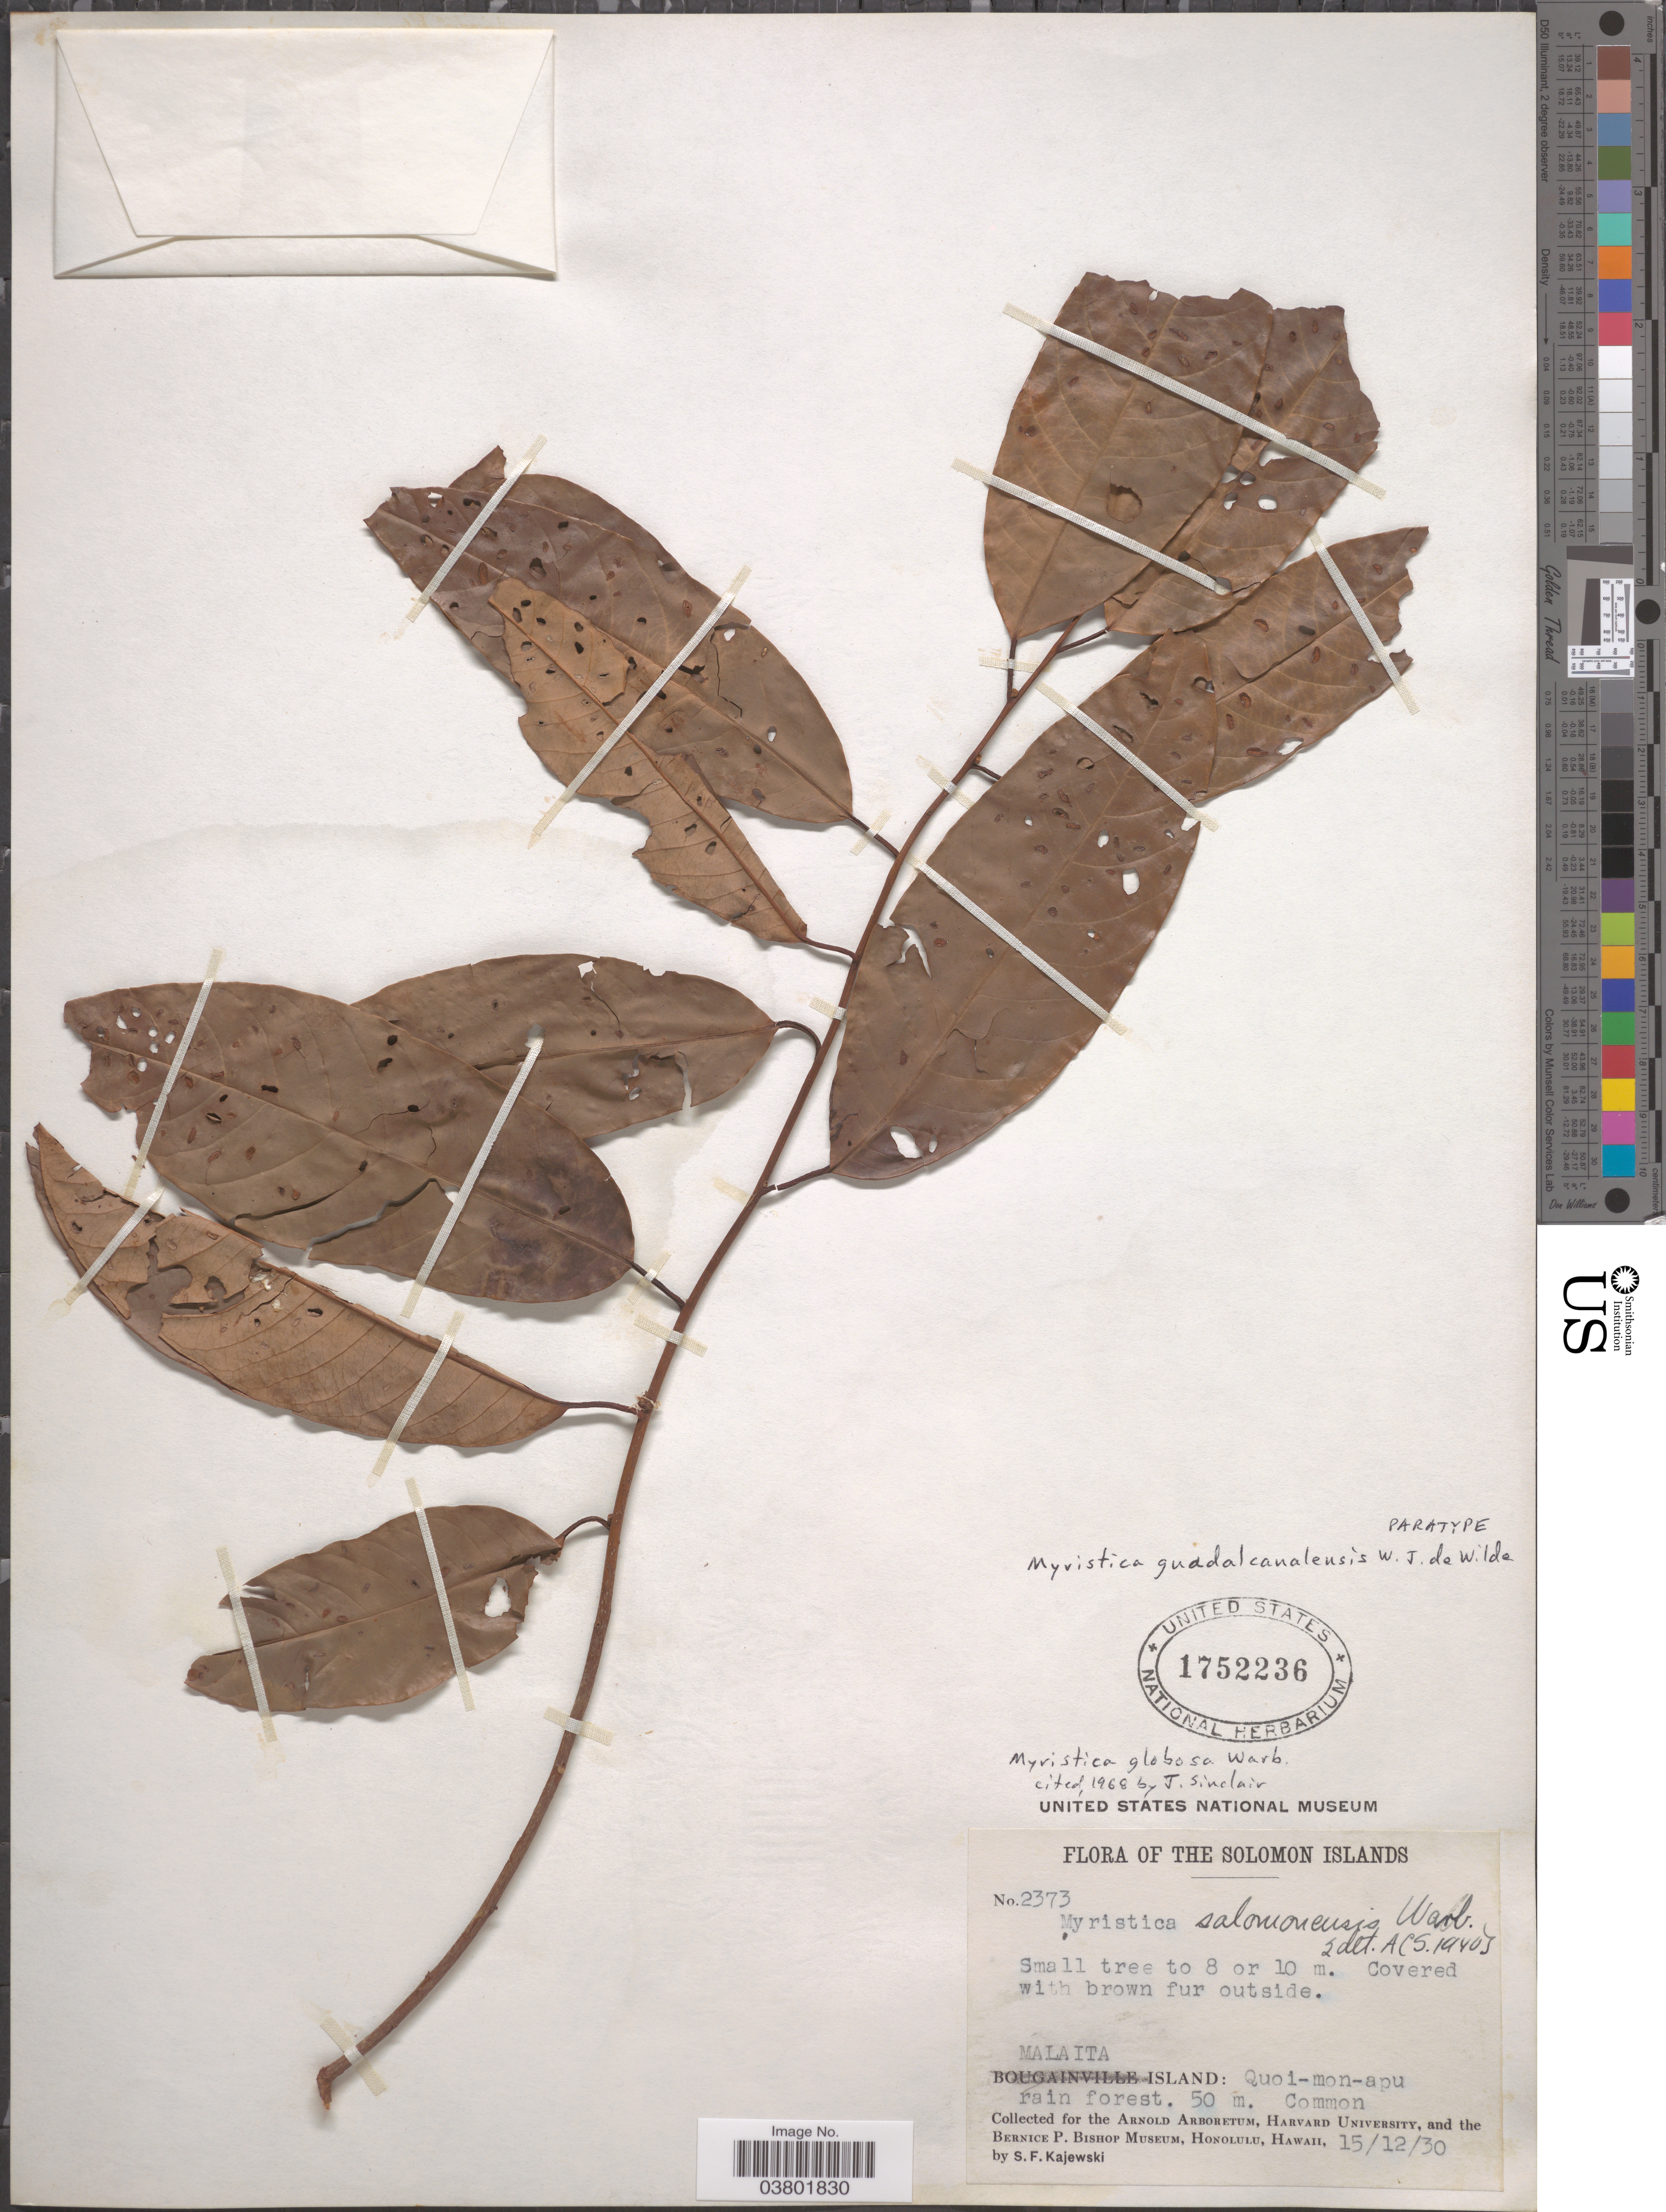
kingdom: Plantae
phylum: Tracheophyta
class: Magnoliopsida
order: Magnoliales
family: Myristicaceae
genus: Myristica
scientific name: Myristica guadalcanalensis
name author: W.J. de Wilde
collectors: S. Kajewski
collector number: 2373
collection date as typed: Transcribed d/m/y: 15/12/30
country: Solomon Islands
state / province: Solomon Islands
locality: Malaita Island: Quoi-mon-apu.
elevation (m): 50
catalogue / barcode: US 1752236